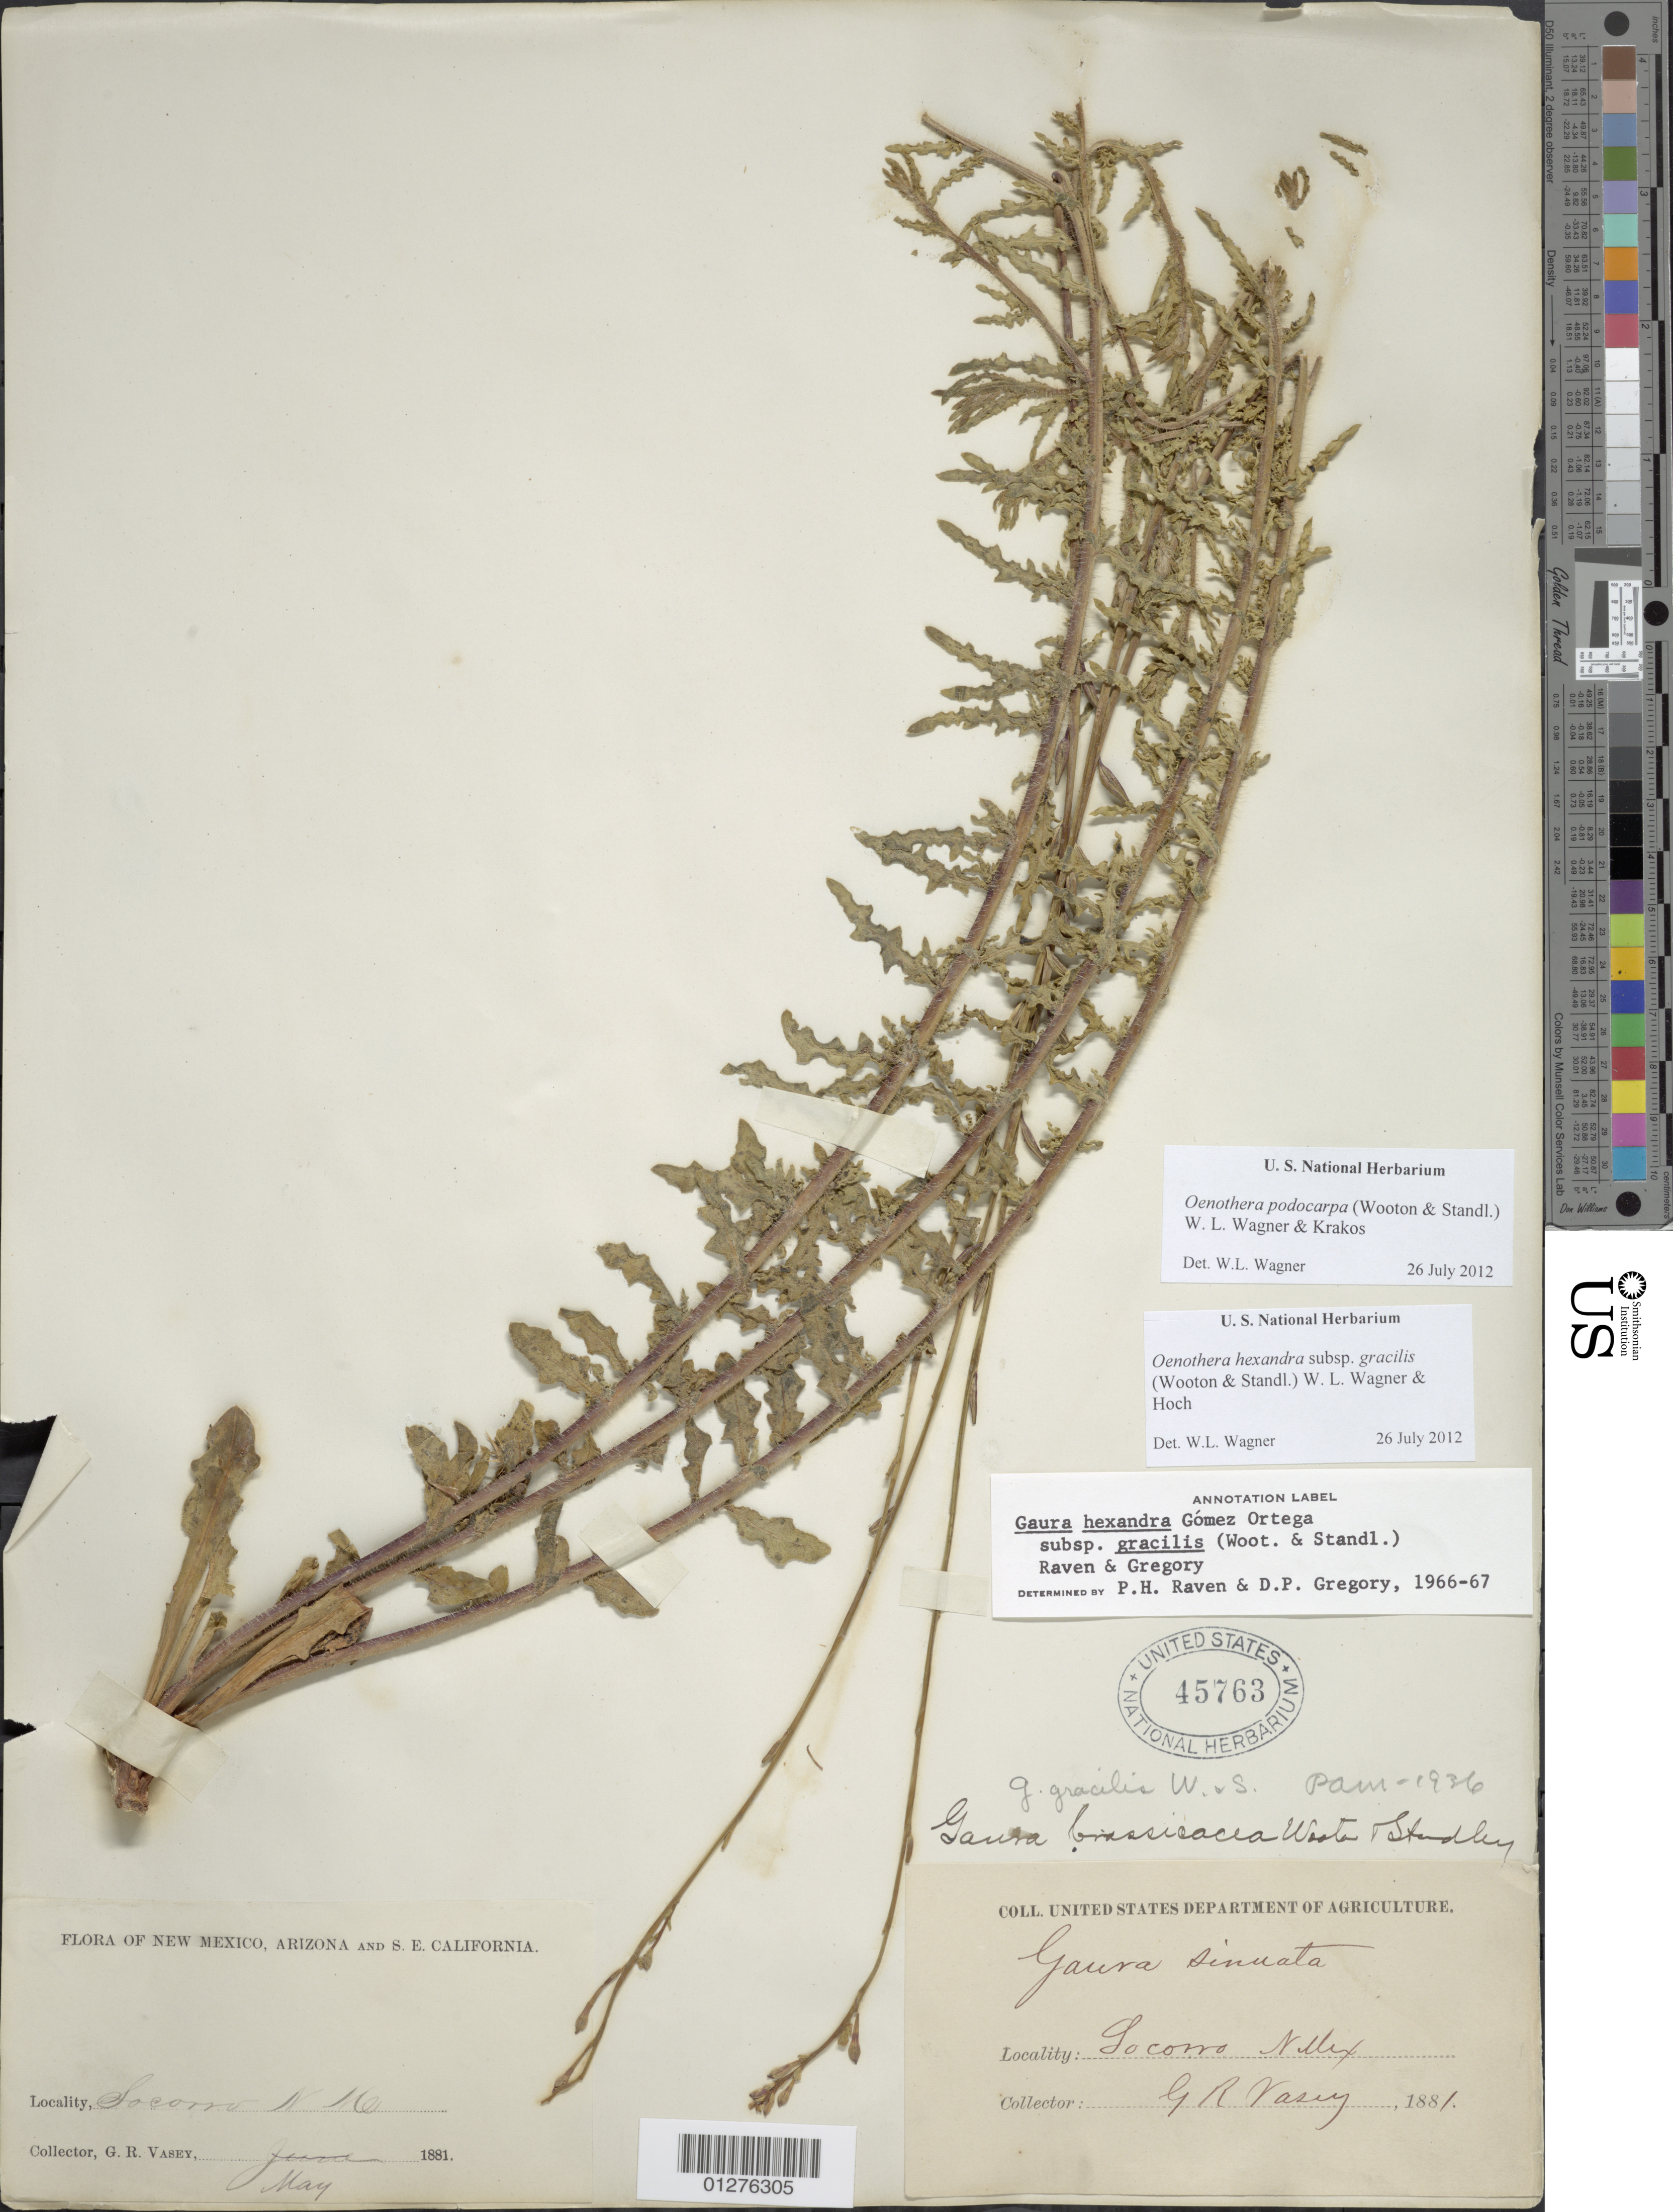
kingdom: Plantae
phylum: Tracheophyta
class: Magnoliopsida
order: Myrtales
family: Onagraceae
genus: Oenothera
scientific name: Oenothera podocarpa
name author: (Wooton & Standl.) Krakos & W.L. Wagner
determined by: Wagner, W. L., (BOT), Smithsonian Institution - National Museum of Natural History (UNITED STATES)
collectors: G. R. Vasey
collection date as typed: May 1881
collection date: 1881-05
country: United States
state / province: New Mexico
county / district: Socorro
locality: Socorro.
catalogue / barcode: US 45763